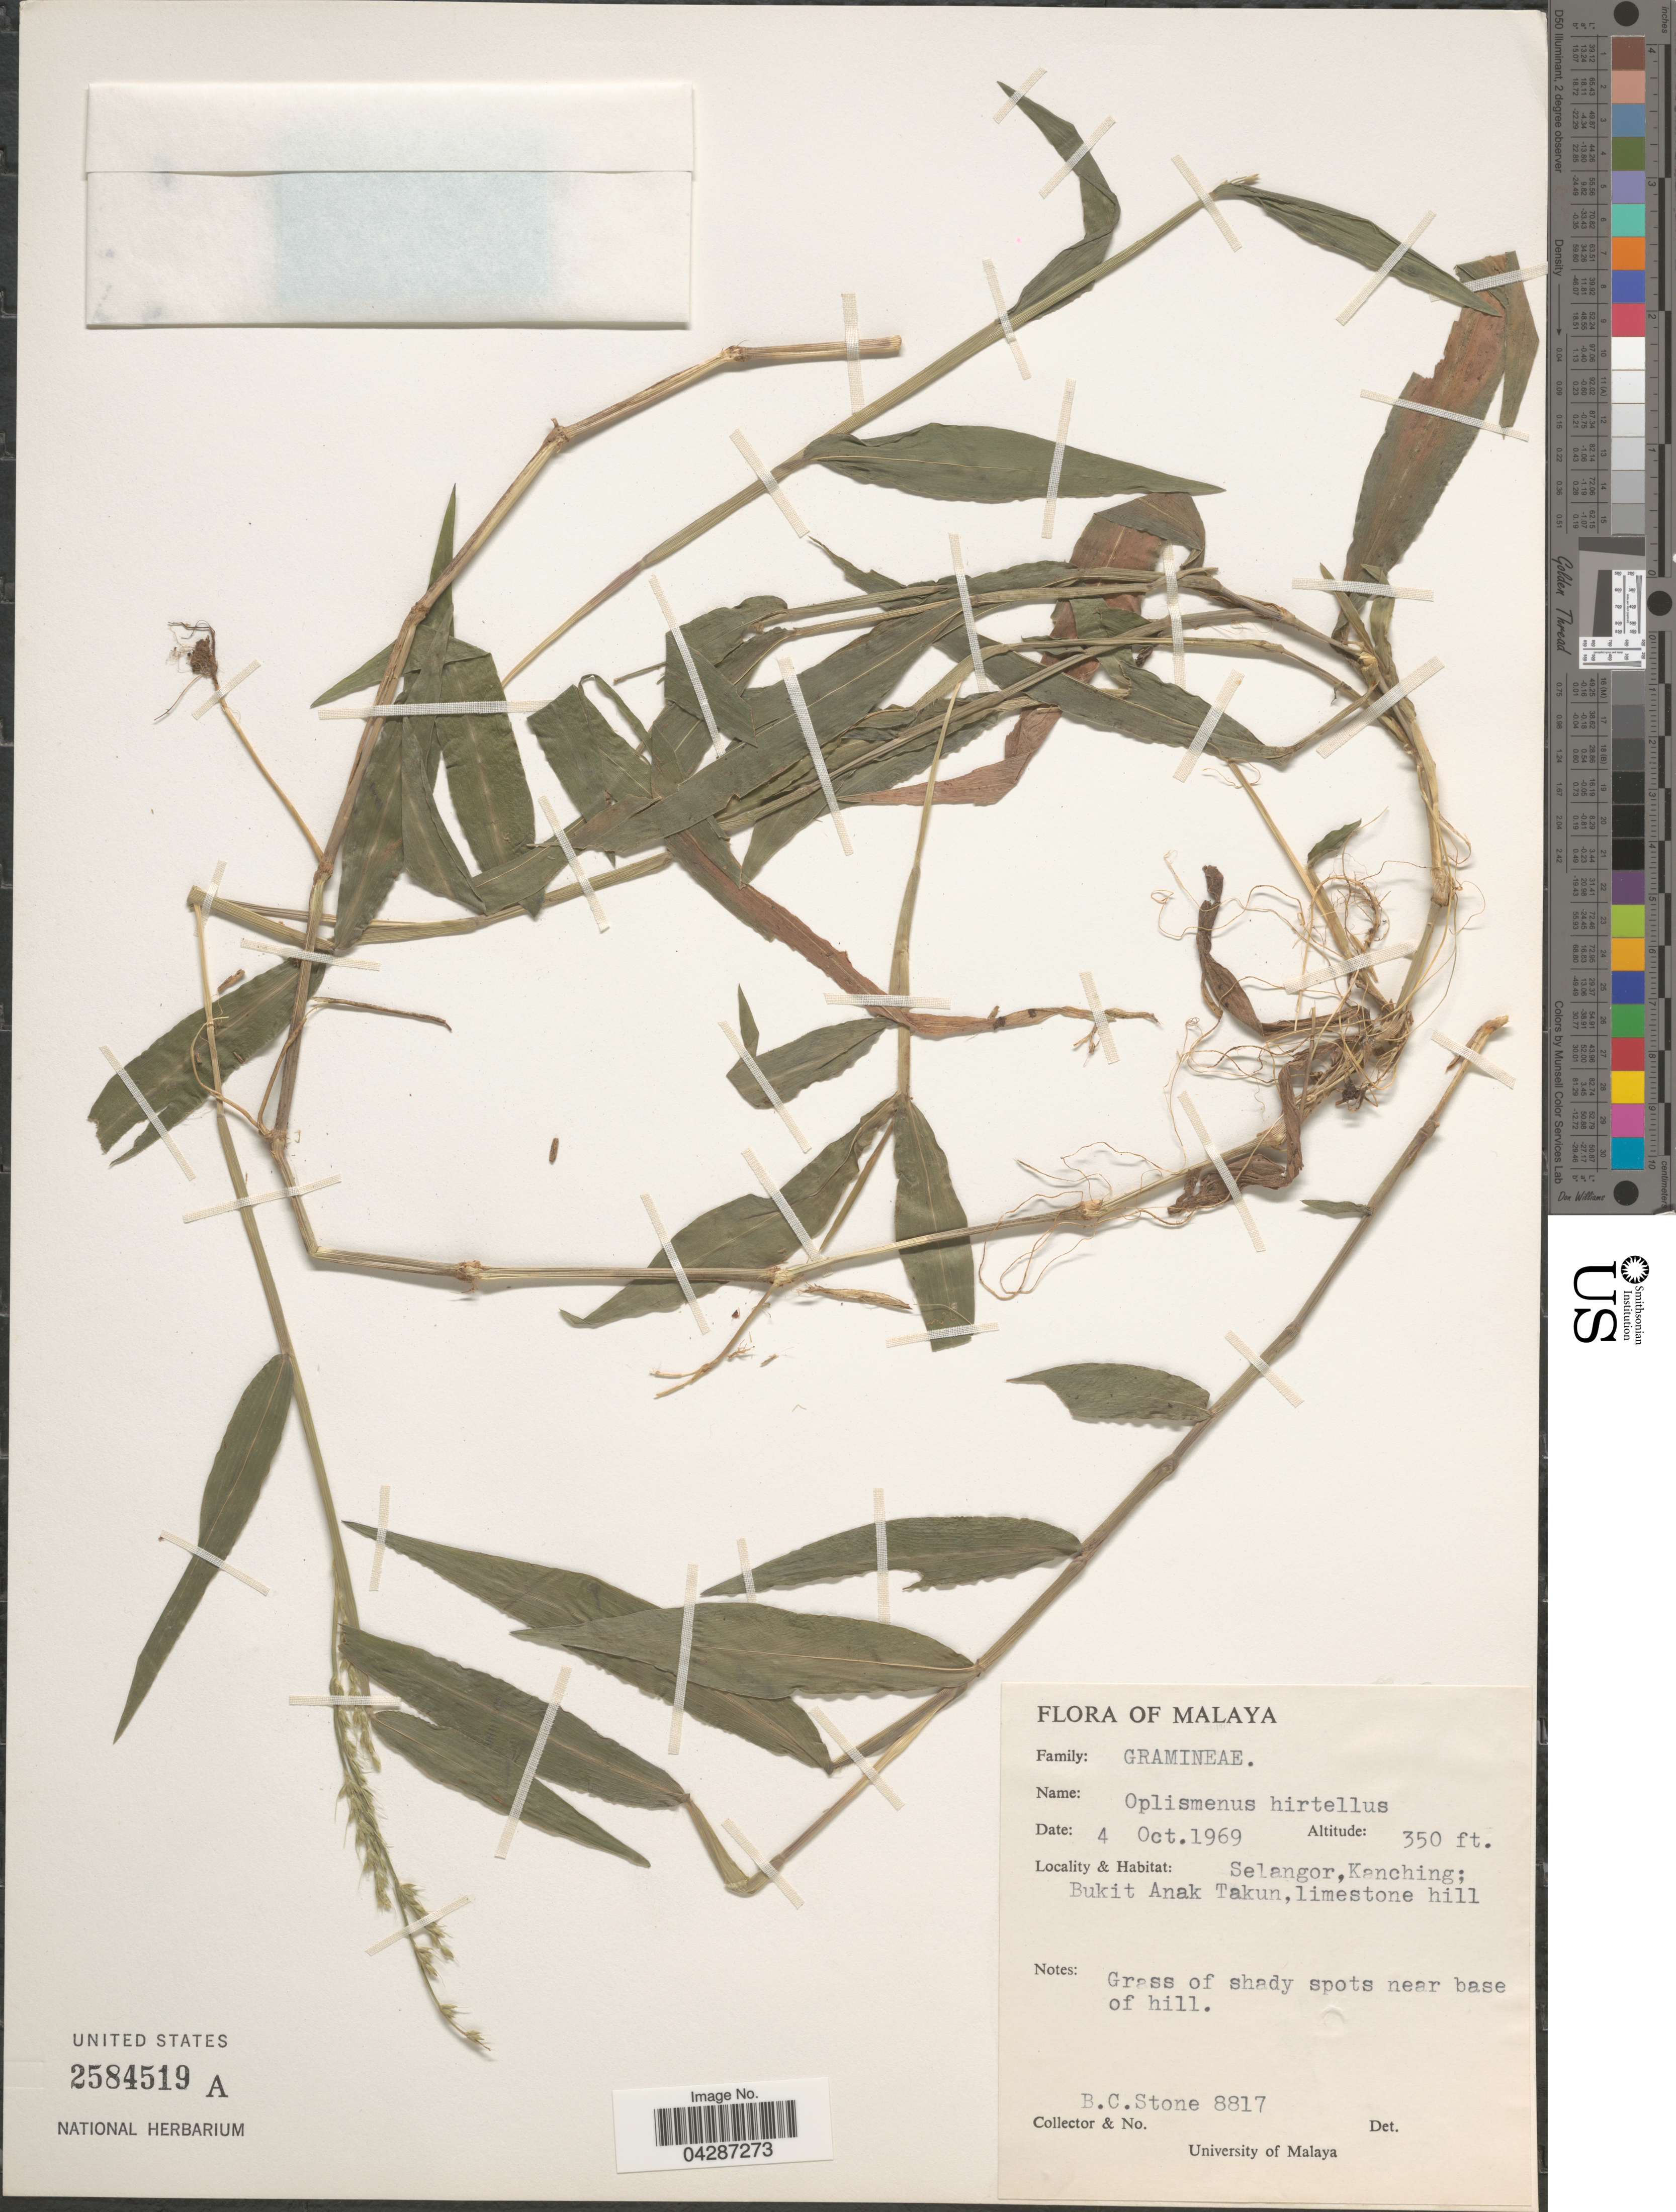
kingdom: Plantae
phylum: Tracheophyta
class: Liliopsida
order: Poales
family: Poaceae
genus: Oplismenus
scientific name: Oplismenus hirtellus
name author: (L.) P. Beauv.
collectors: B. C. Stone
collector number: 8817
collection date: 1969-10-04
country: Malaysia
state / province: Selangor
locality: Malaya. Selangor, Kanching; Bukit Anak Takun, limestone hill. Grass of shady spots near base of hill.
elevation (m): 107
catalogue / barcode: US 2584519A